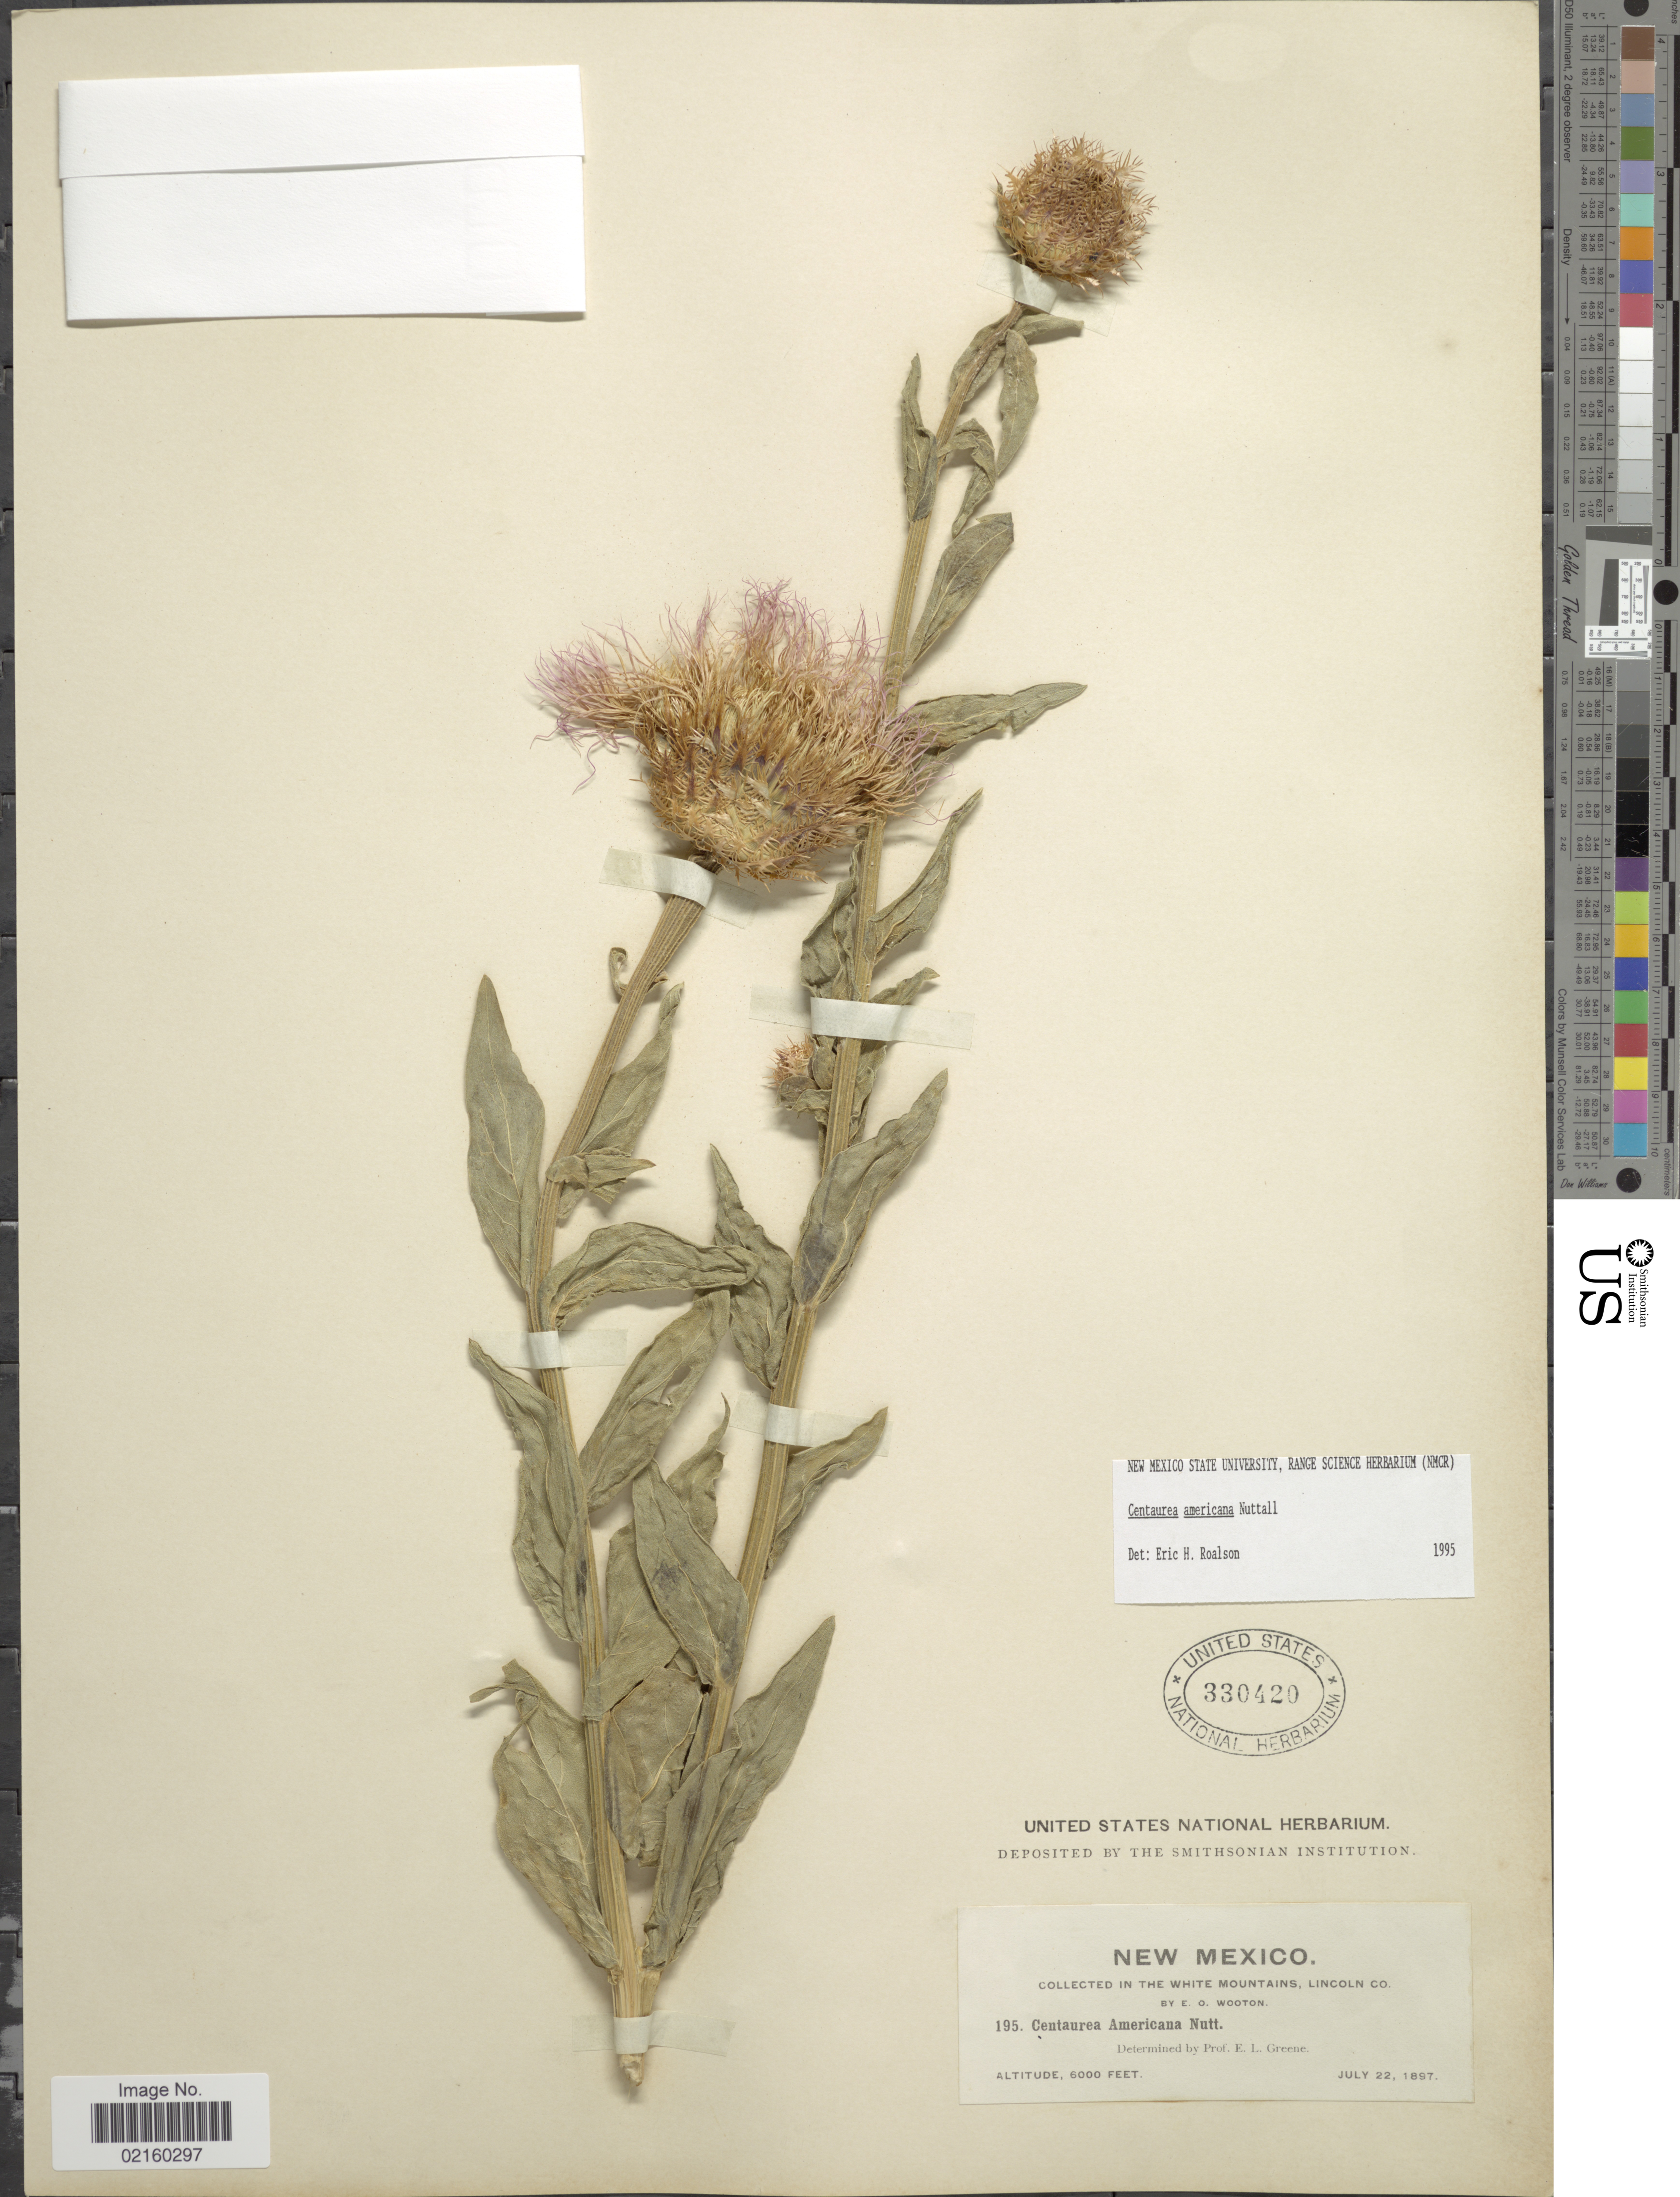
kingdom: Plantae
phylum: Tracheophyta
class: Magnoliopsida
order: Asterales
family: Asteraceae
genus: Plectocephalus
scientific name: Plectocephalus americanus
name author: (Nutt.) D. Don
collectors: E. O. Wooton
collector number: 195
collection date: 1897-07-22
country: United States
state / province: New Mexico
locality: White Mountains, Lincoln Co.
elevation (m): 1829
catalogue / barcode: US 330420